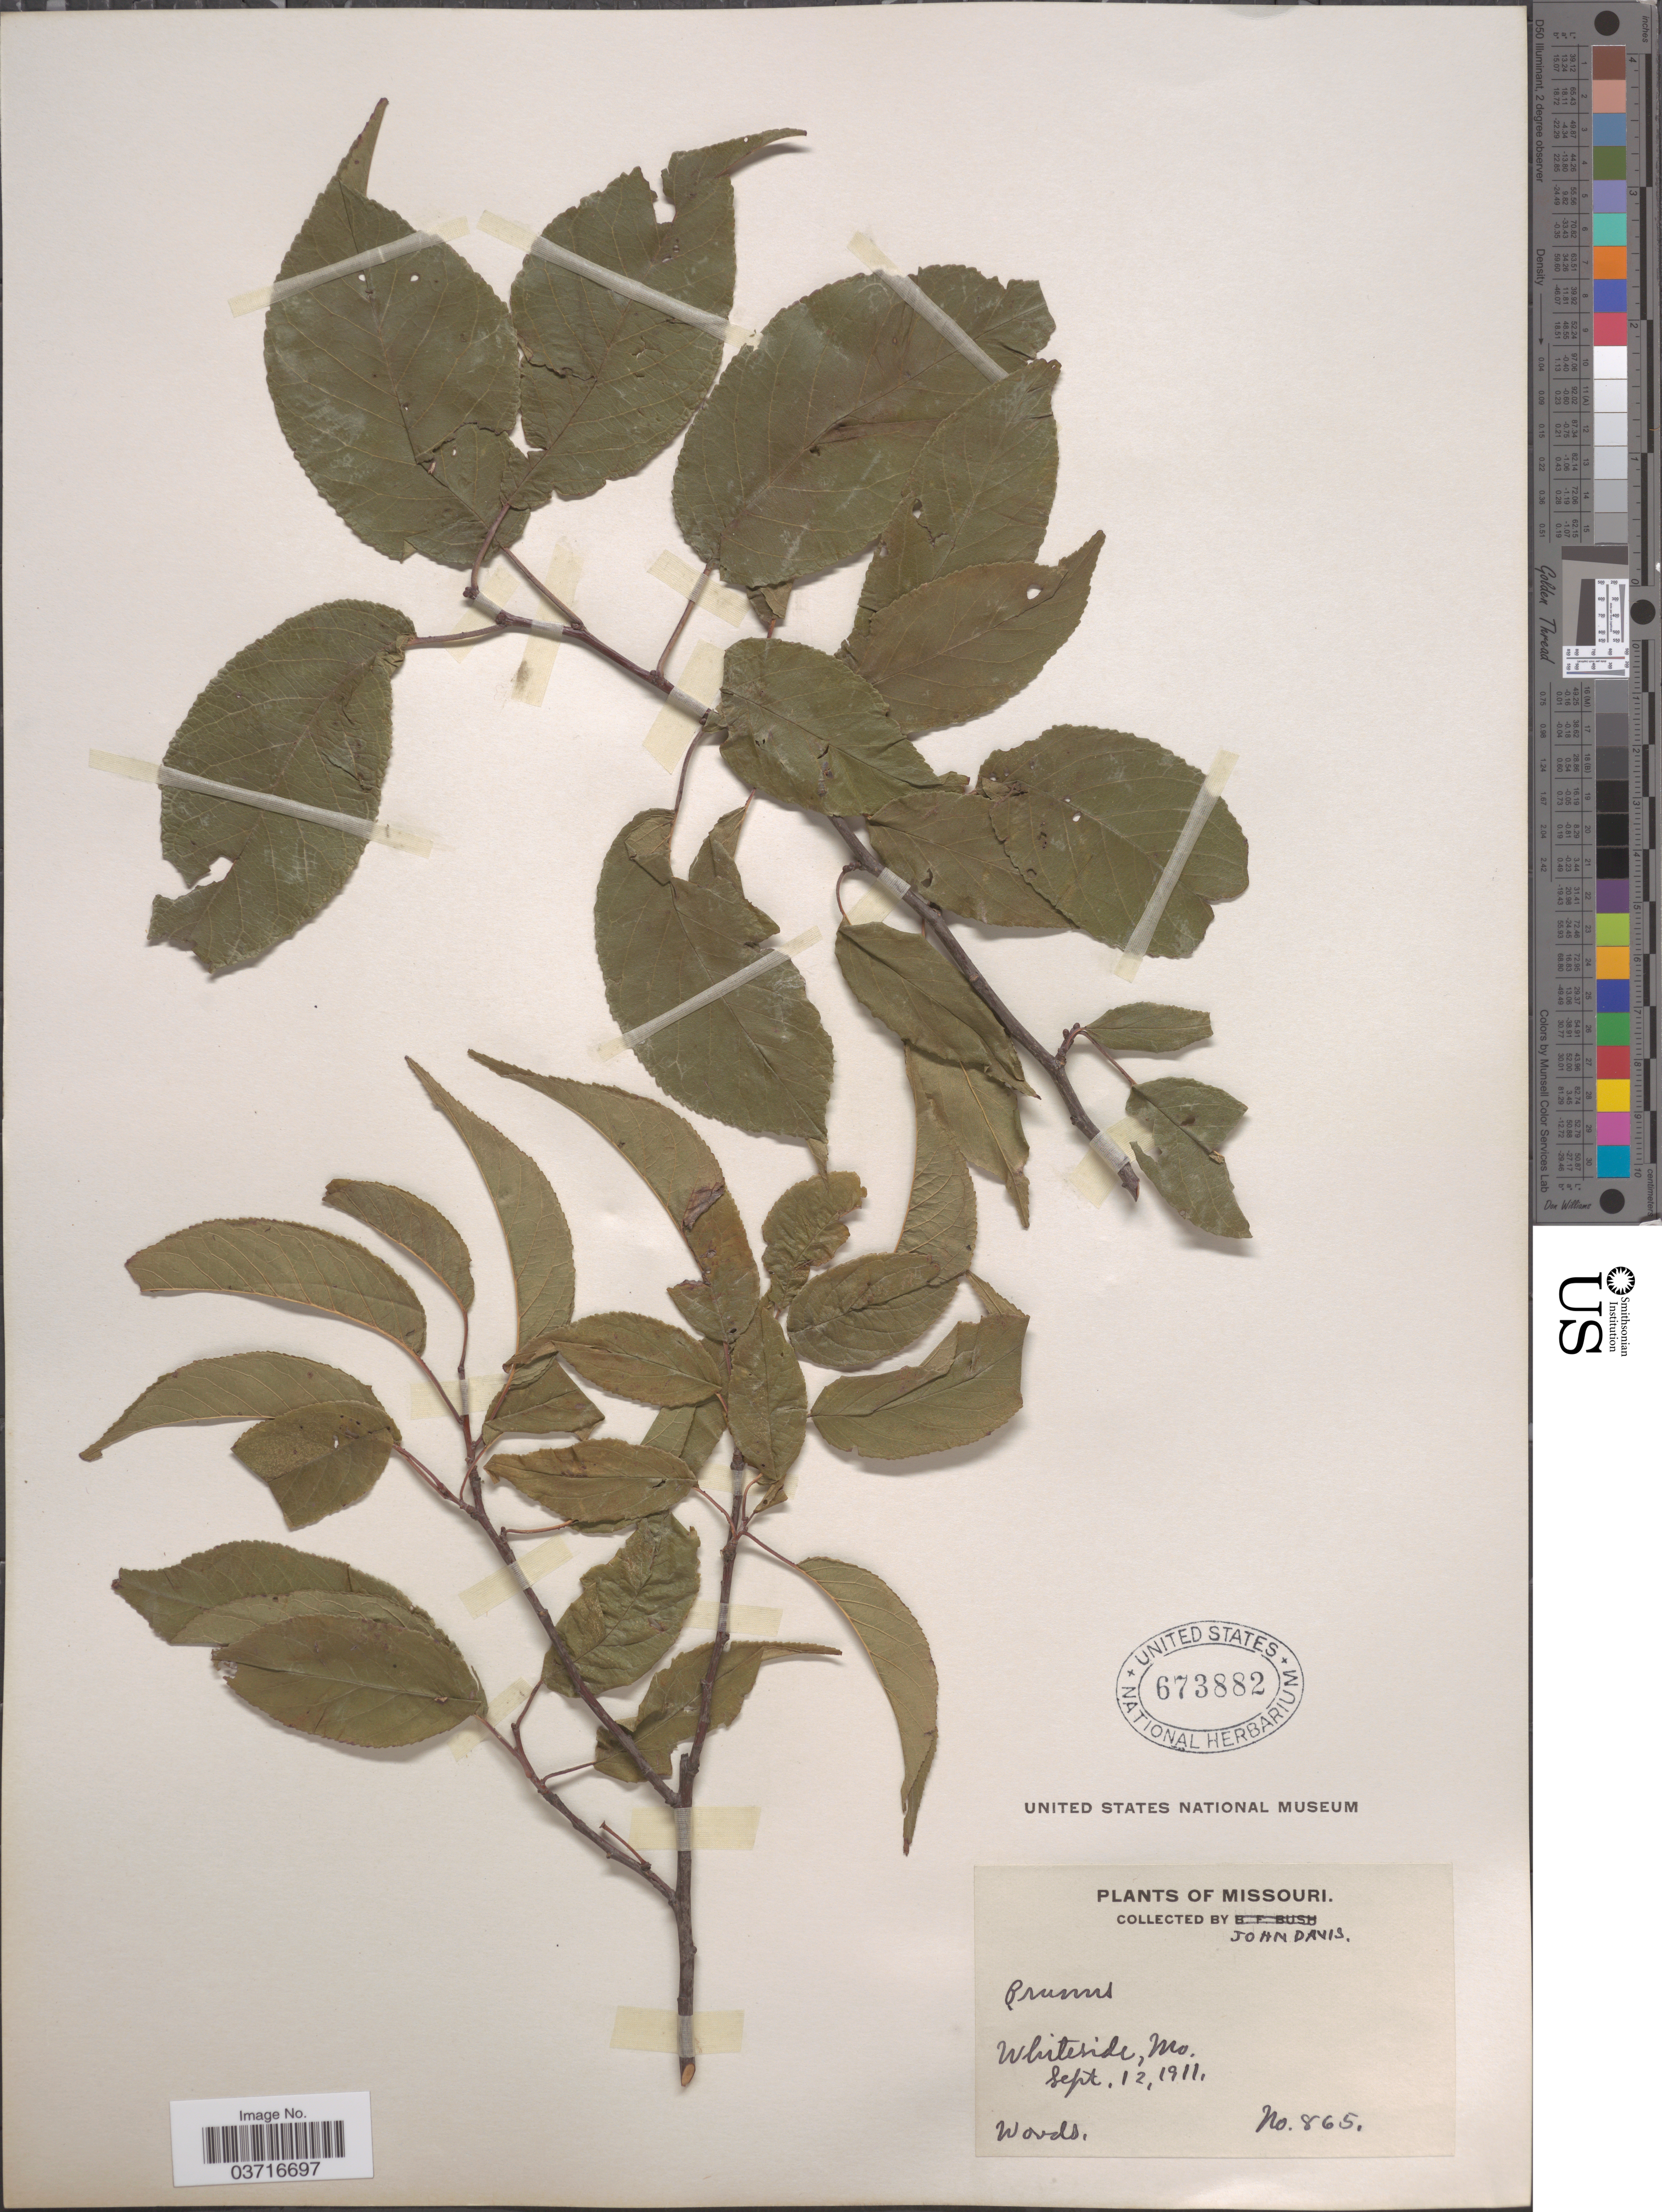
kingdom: Plantae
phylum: Tracheophyta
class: Magnoliopsida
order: Rosales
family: Rosaceae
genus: Prunus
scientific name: Prunus sp.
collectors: J. Davis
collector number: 865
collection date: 1911-09-12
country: United States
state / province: Missouri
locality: Whiteside.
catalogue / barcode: US 673882